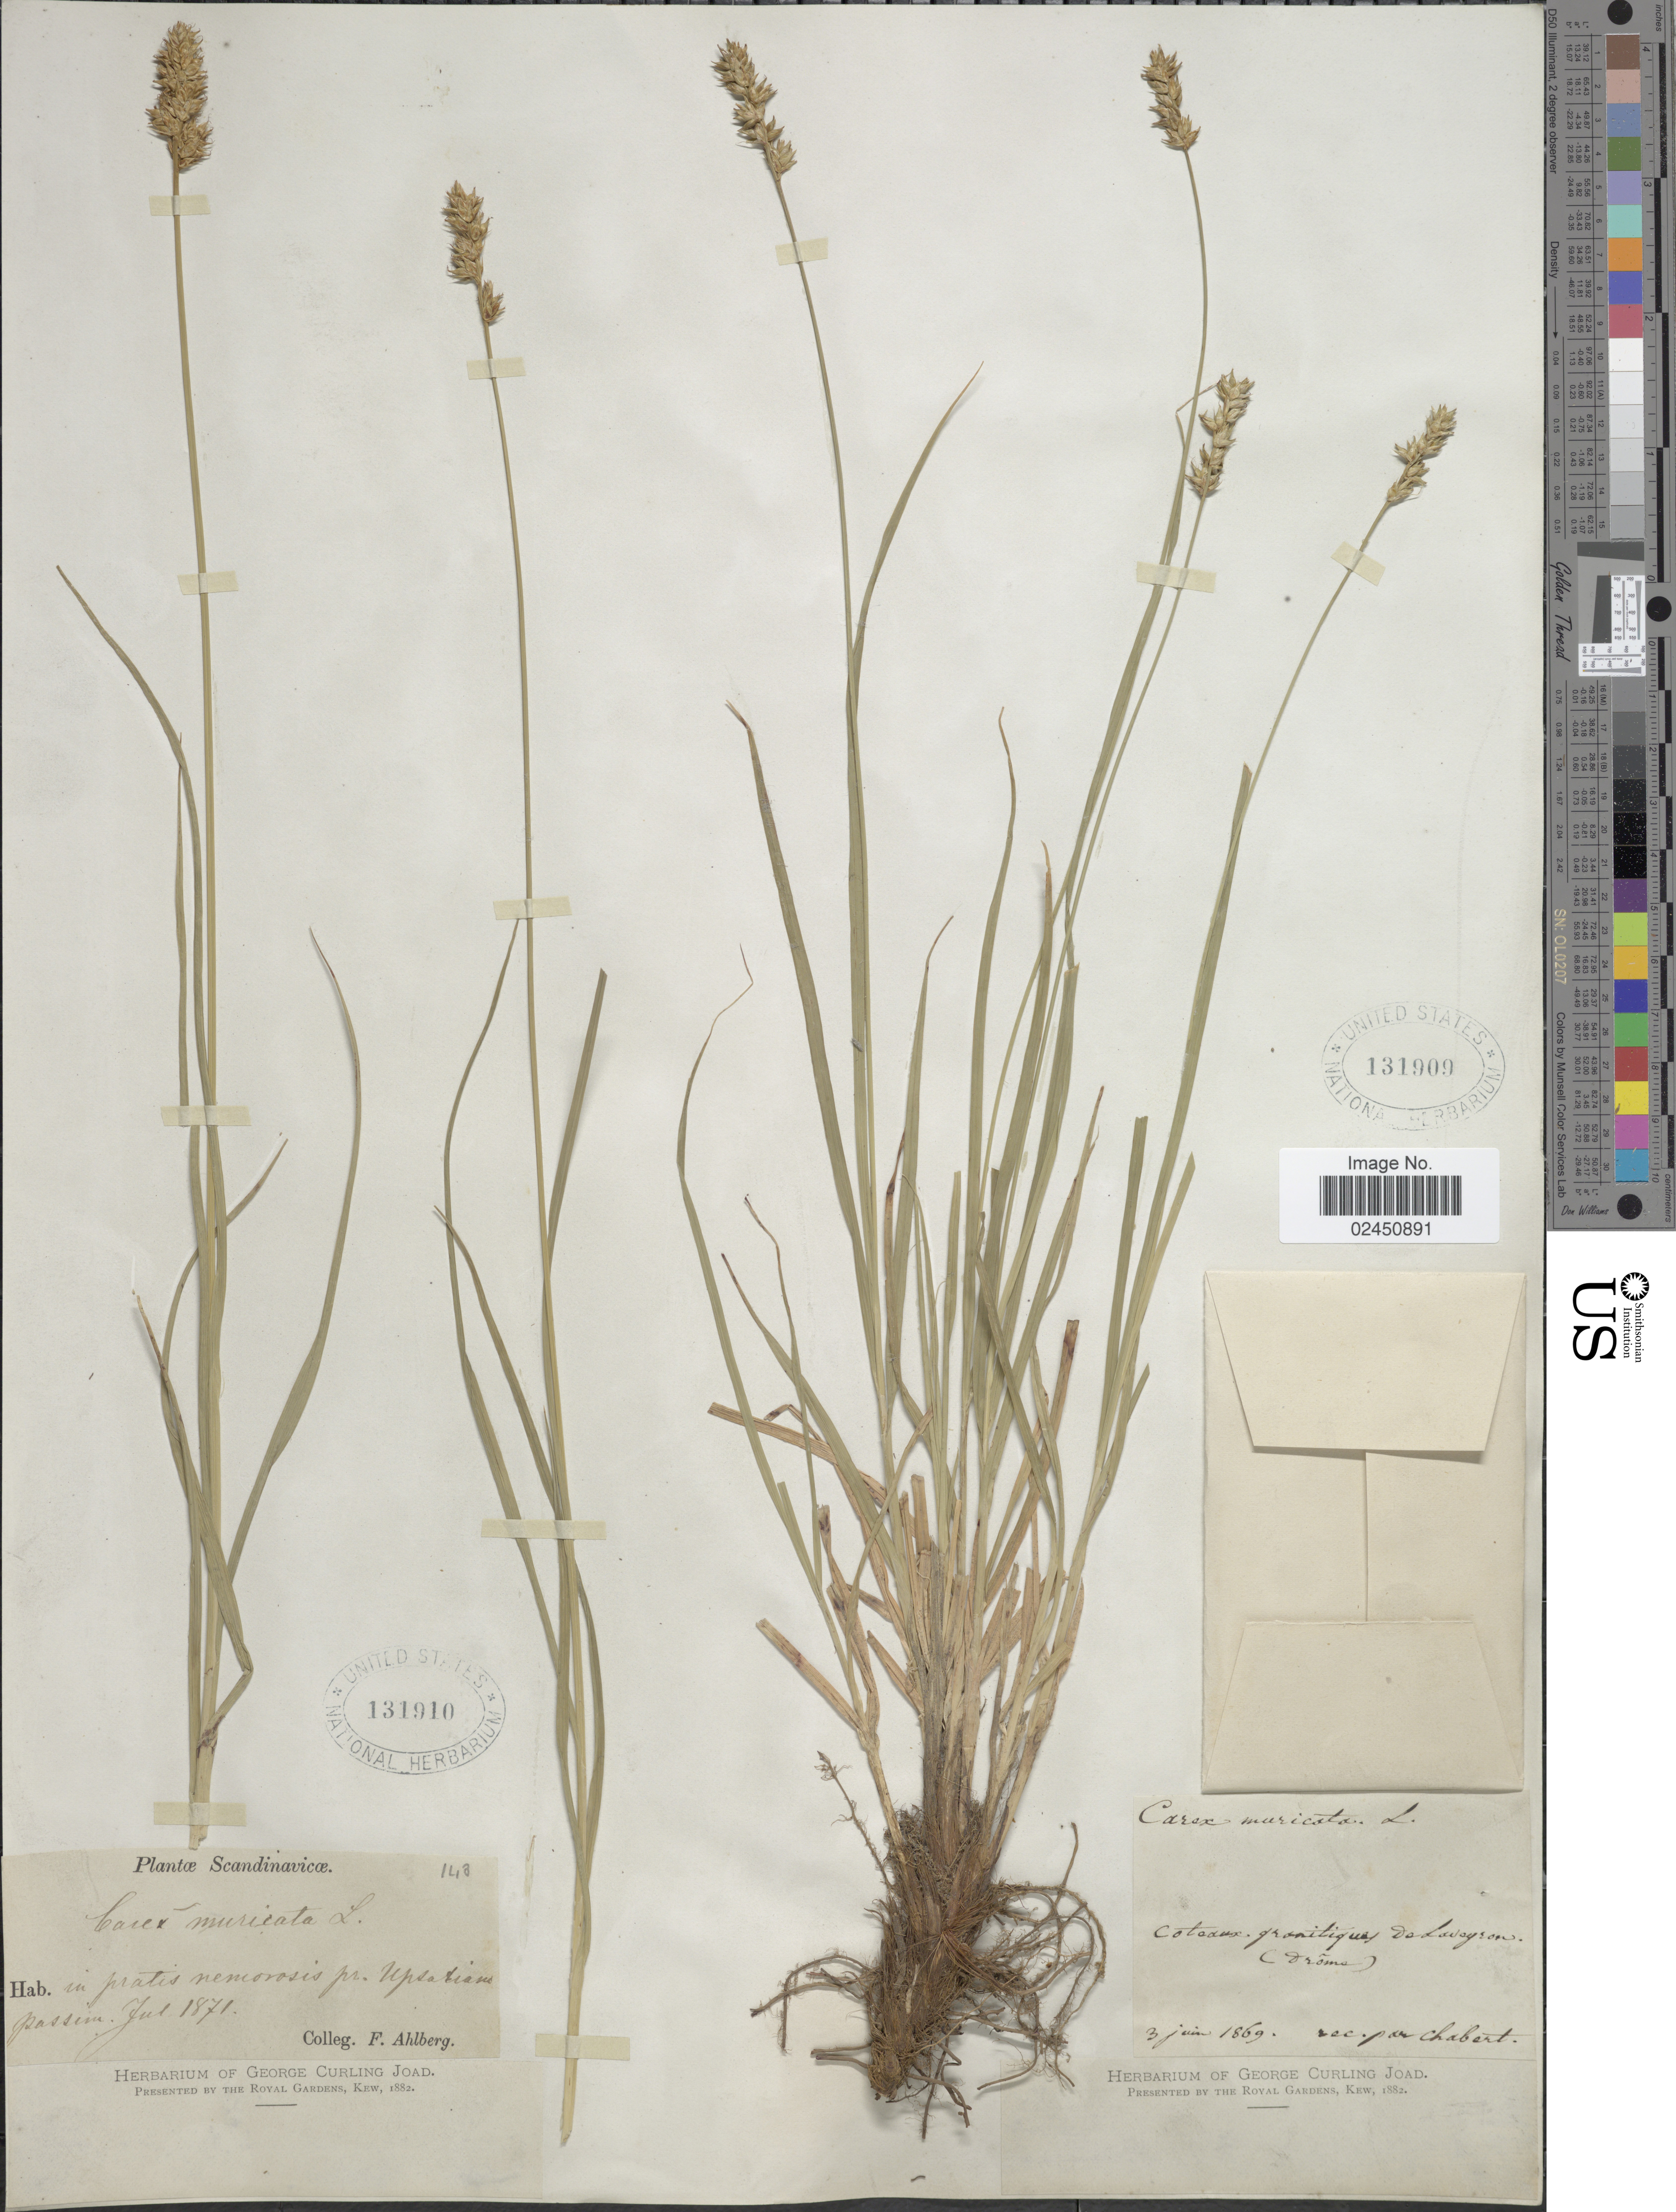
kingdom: Plantae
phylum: Tracheophyta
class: Liliopsida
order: Poales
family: Cyperaceae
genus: Carex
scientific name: Carex muricata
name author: L.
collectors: F. Ahlberg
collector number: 148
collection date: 1871-07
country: Sweden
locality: Scandinavicae, in pratis nemorosis pr. Upstations passim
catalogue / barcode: US 131910